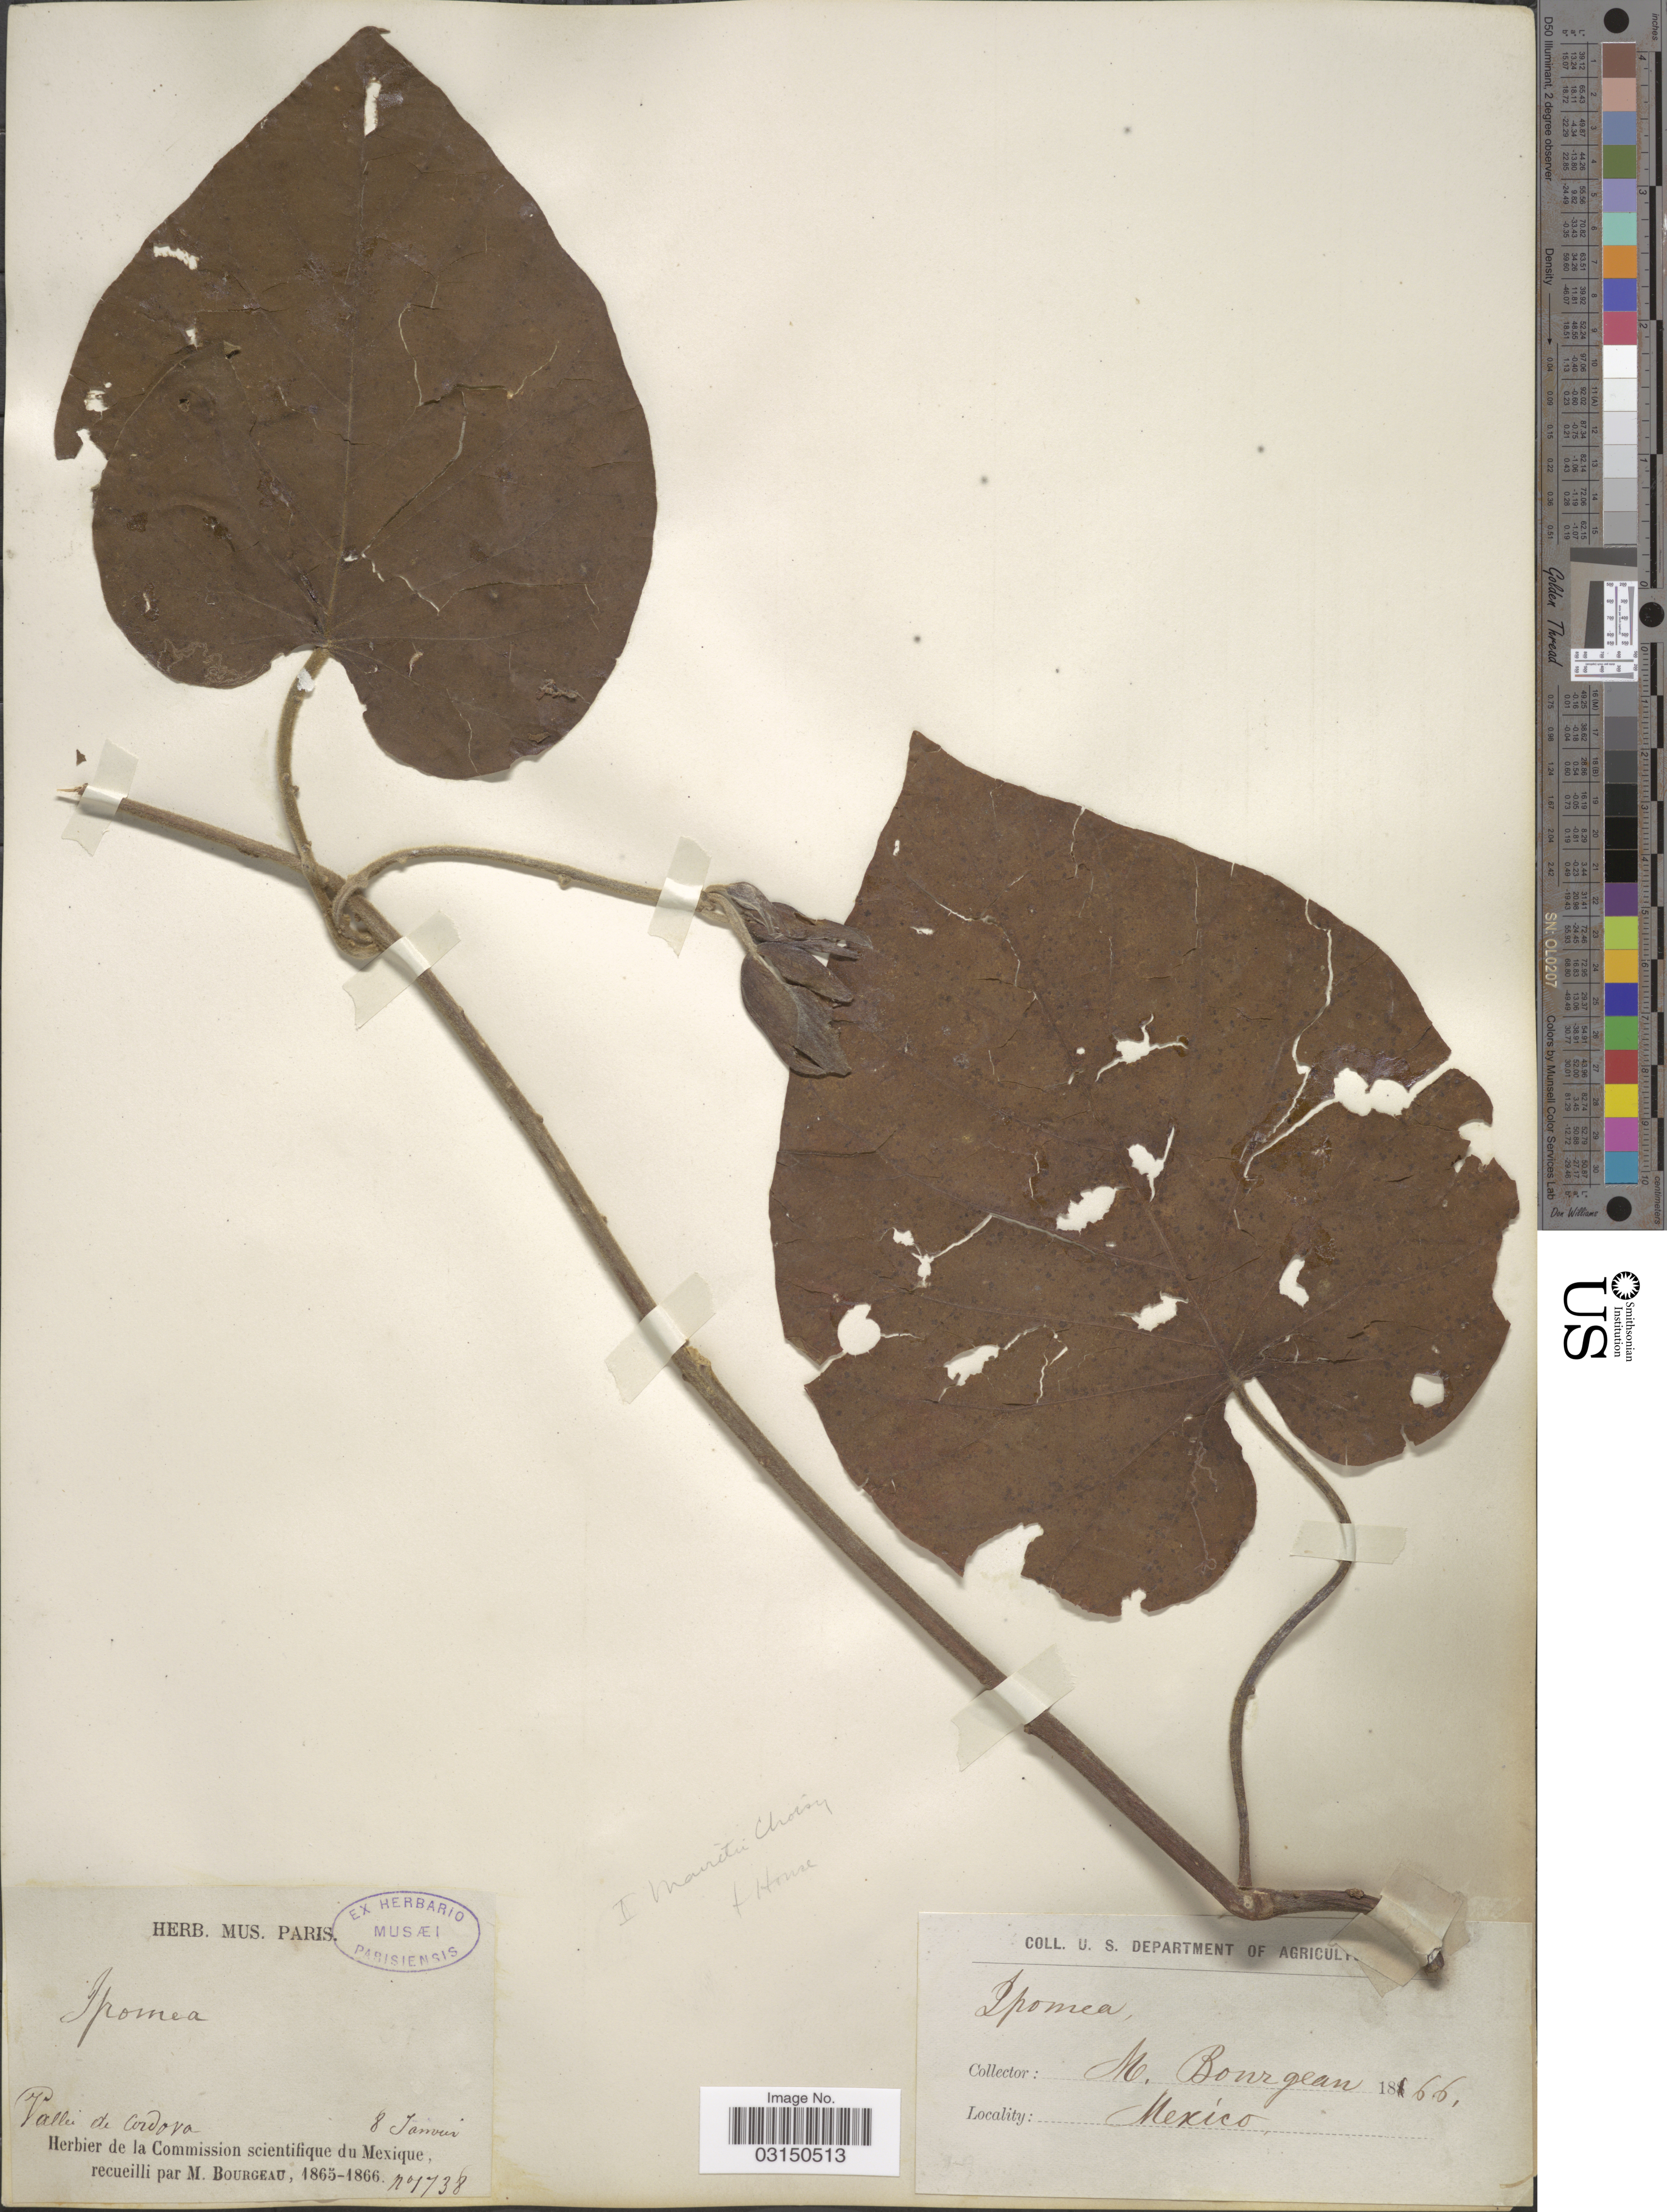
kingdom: Plantae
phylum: Tracheophyta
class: Magnoliopsida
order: Solanales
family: Convolvulaceae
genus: Ipomoea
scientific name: Ipomoea mairetii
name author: Choisy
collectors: M. Bourgeau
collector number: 1738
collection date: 1866-01-08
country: Mexico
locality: Vallee de Cordova.